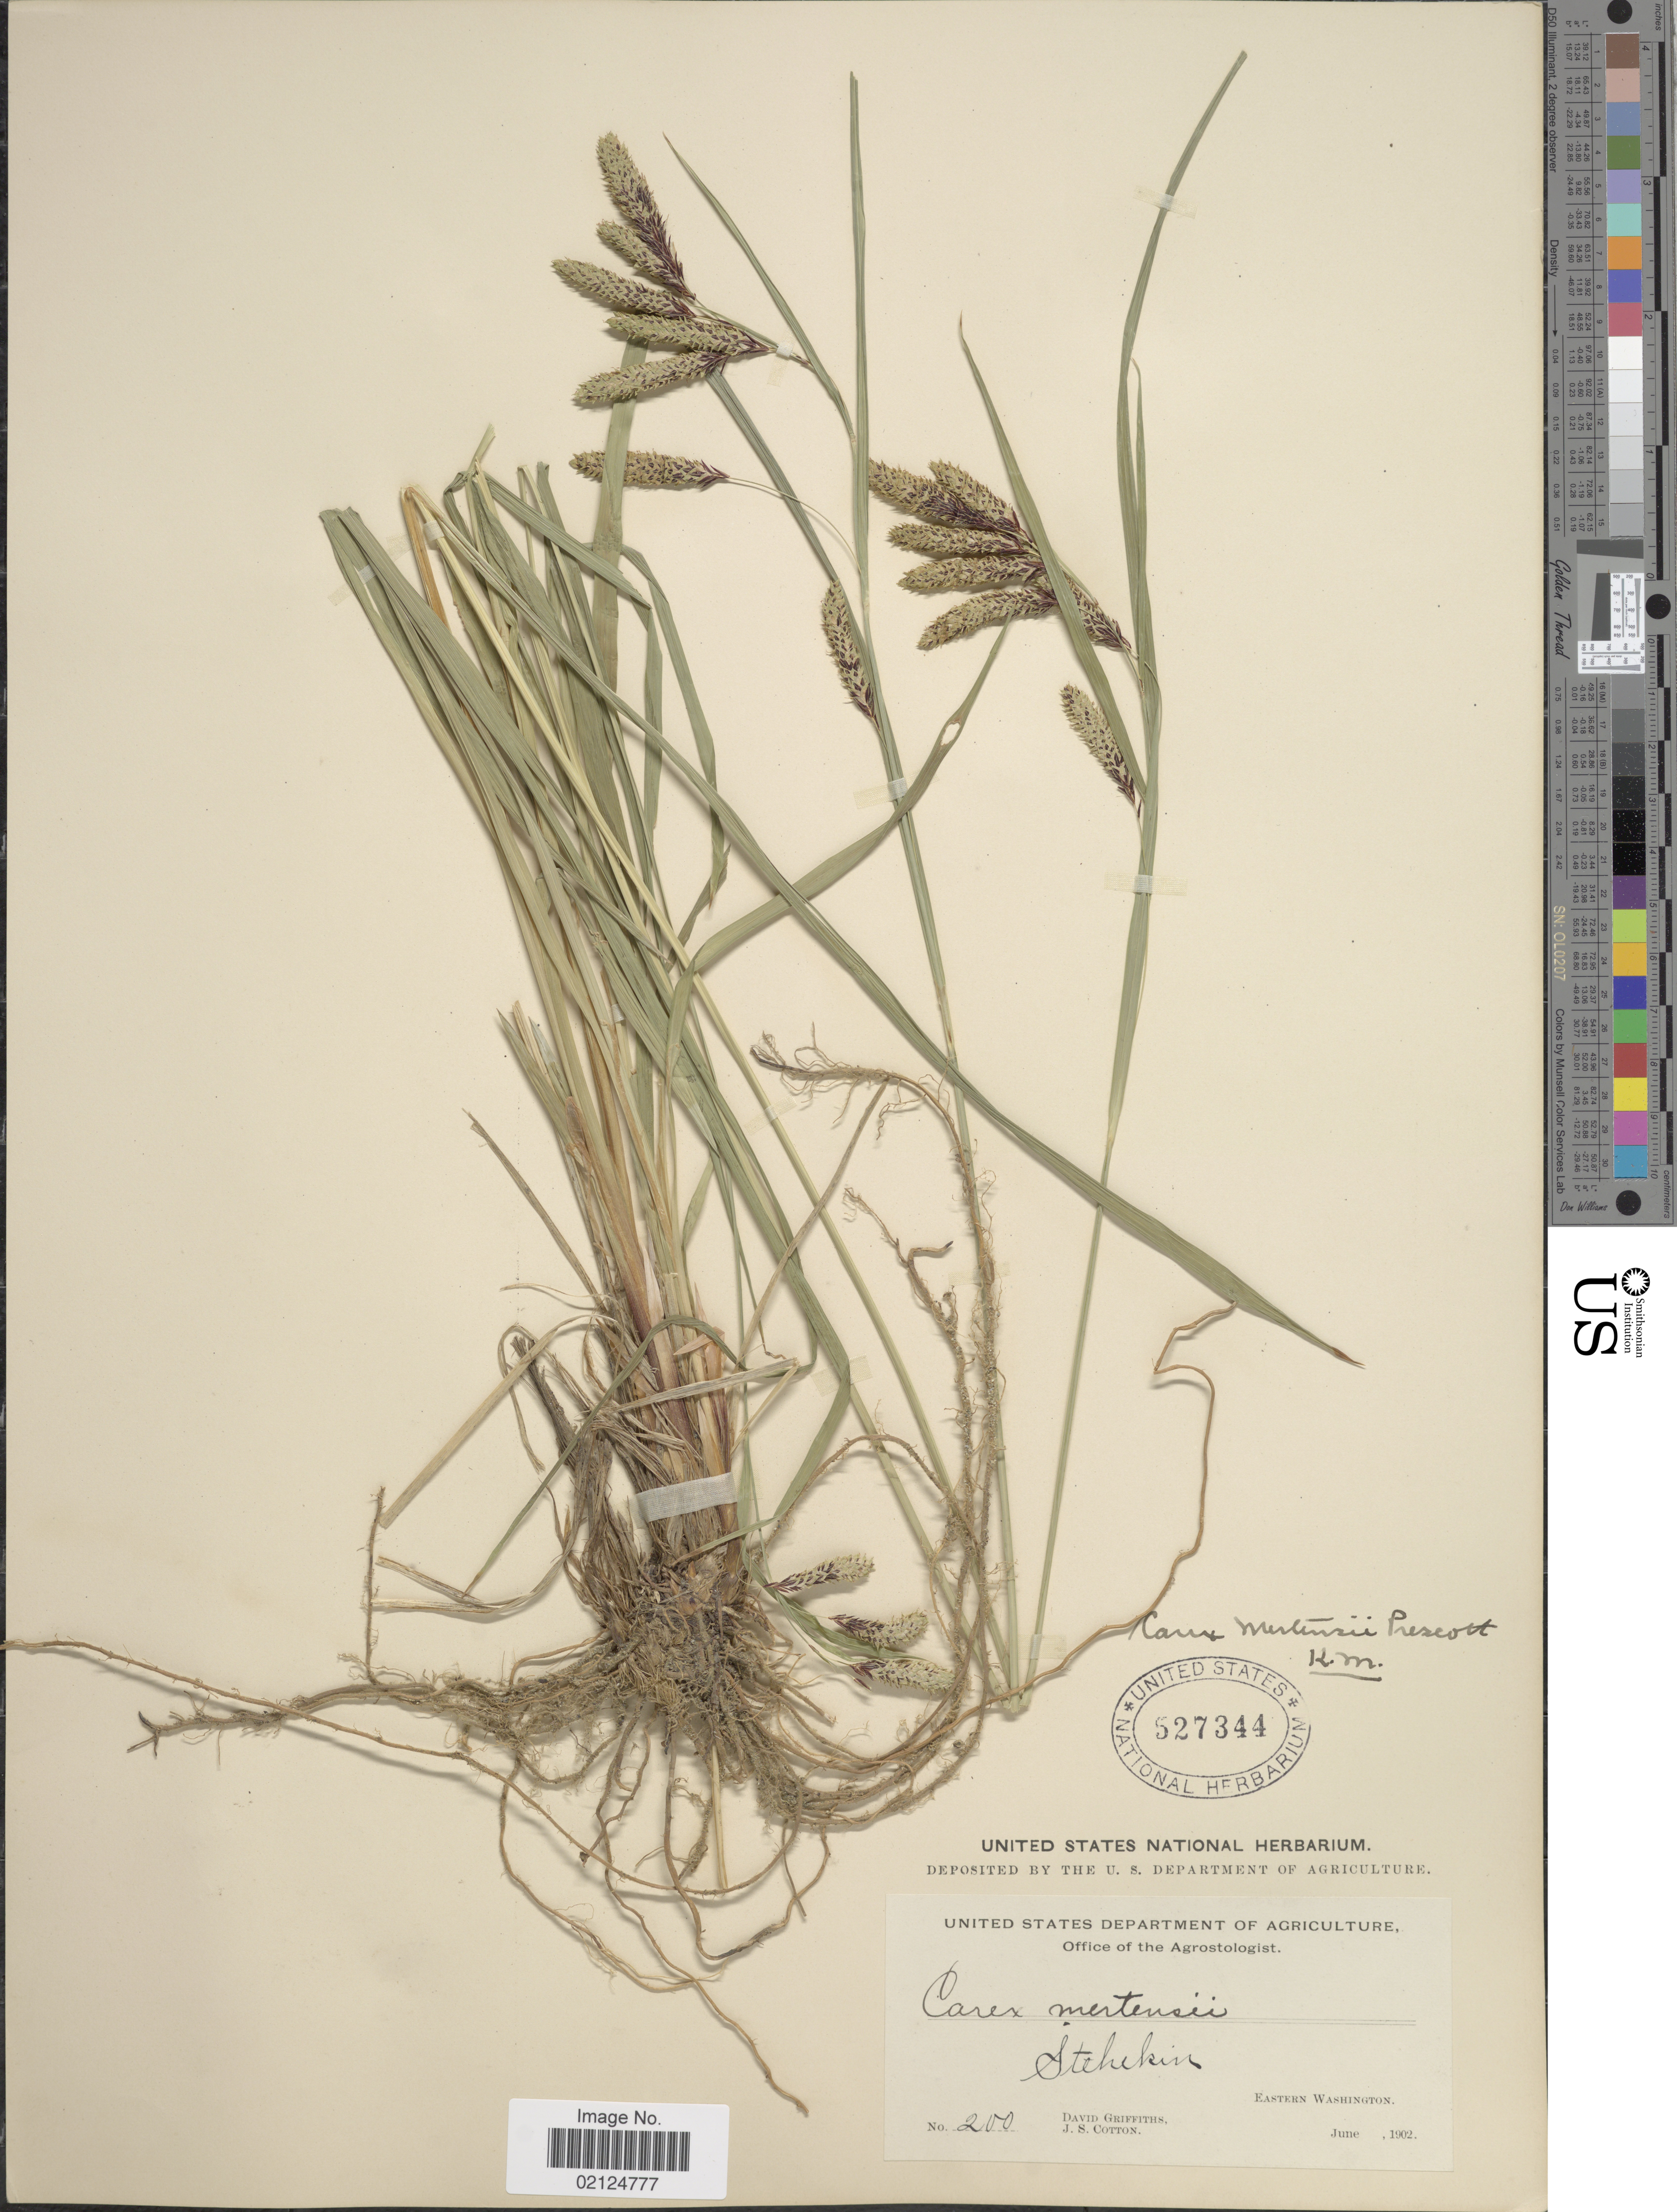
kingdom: Plantae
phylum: Tracheophyta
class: Liliopsida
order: Poales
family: Cyperaceae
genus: Carex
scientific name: Carex mertensii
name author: J.D. Prescott ex Bong.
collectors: D. Griffiths & J. S. Cotton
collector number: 200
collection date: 1902-06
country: United States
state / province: Washington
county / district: Chelan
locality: Stehekin, Eastern Washington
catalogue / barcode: US 527344